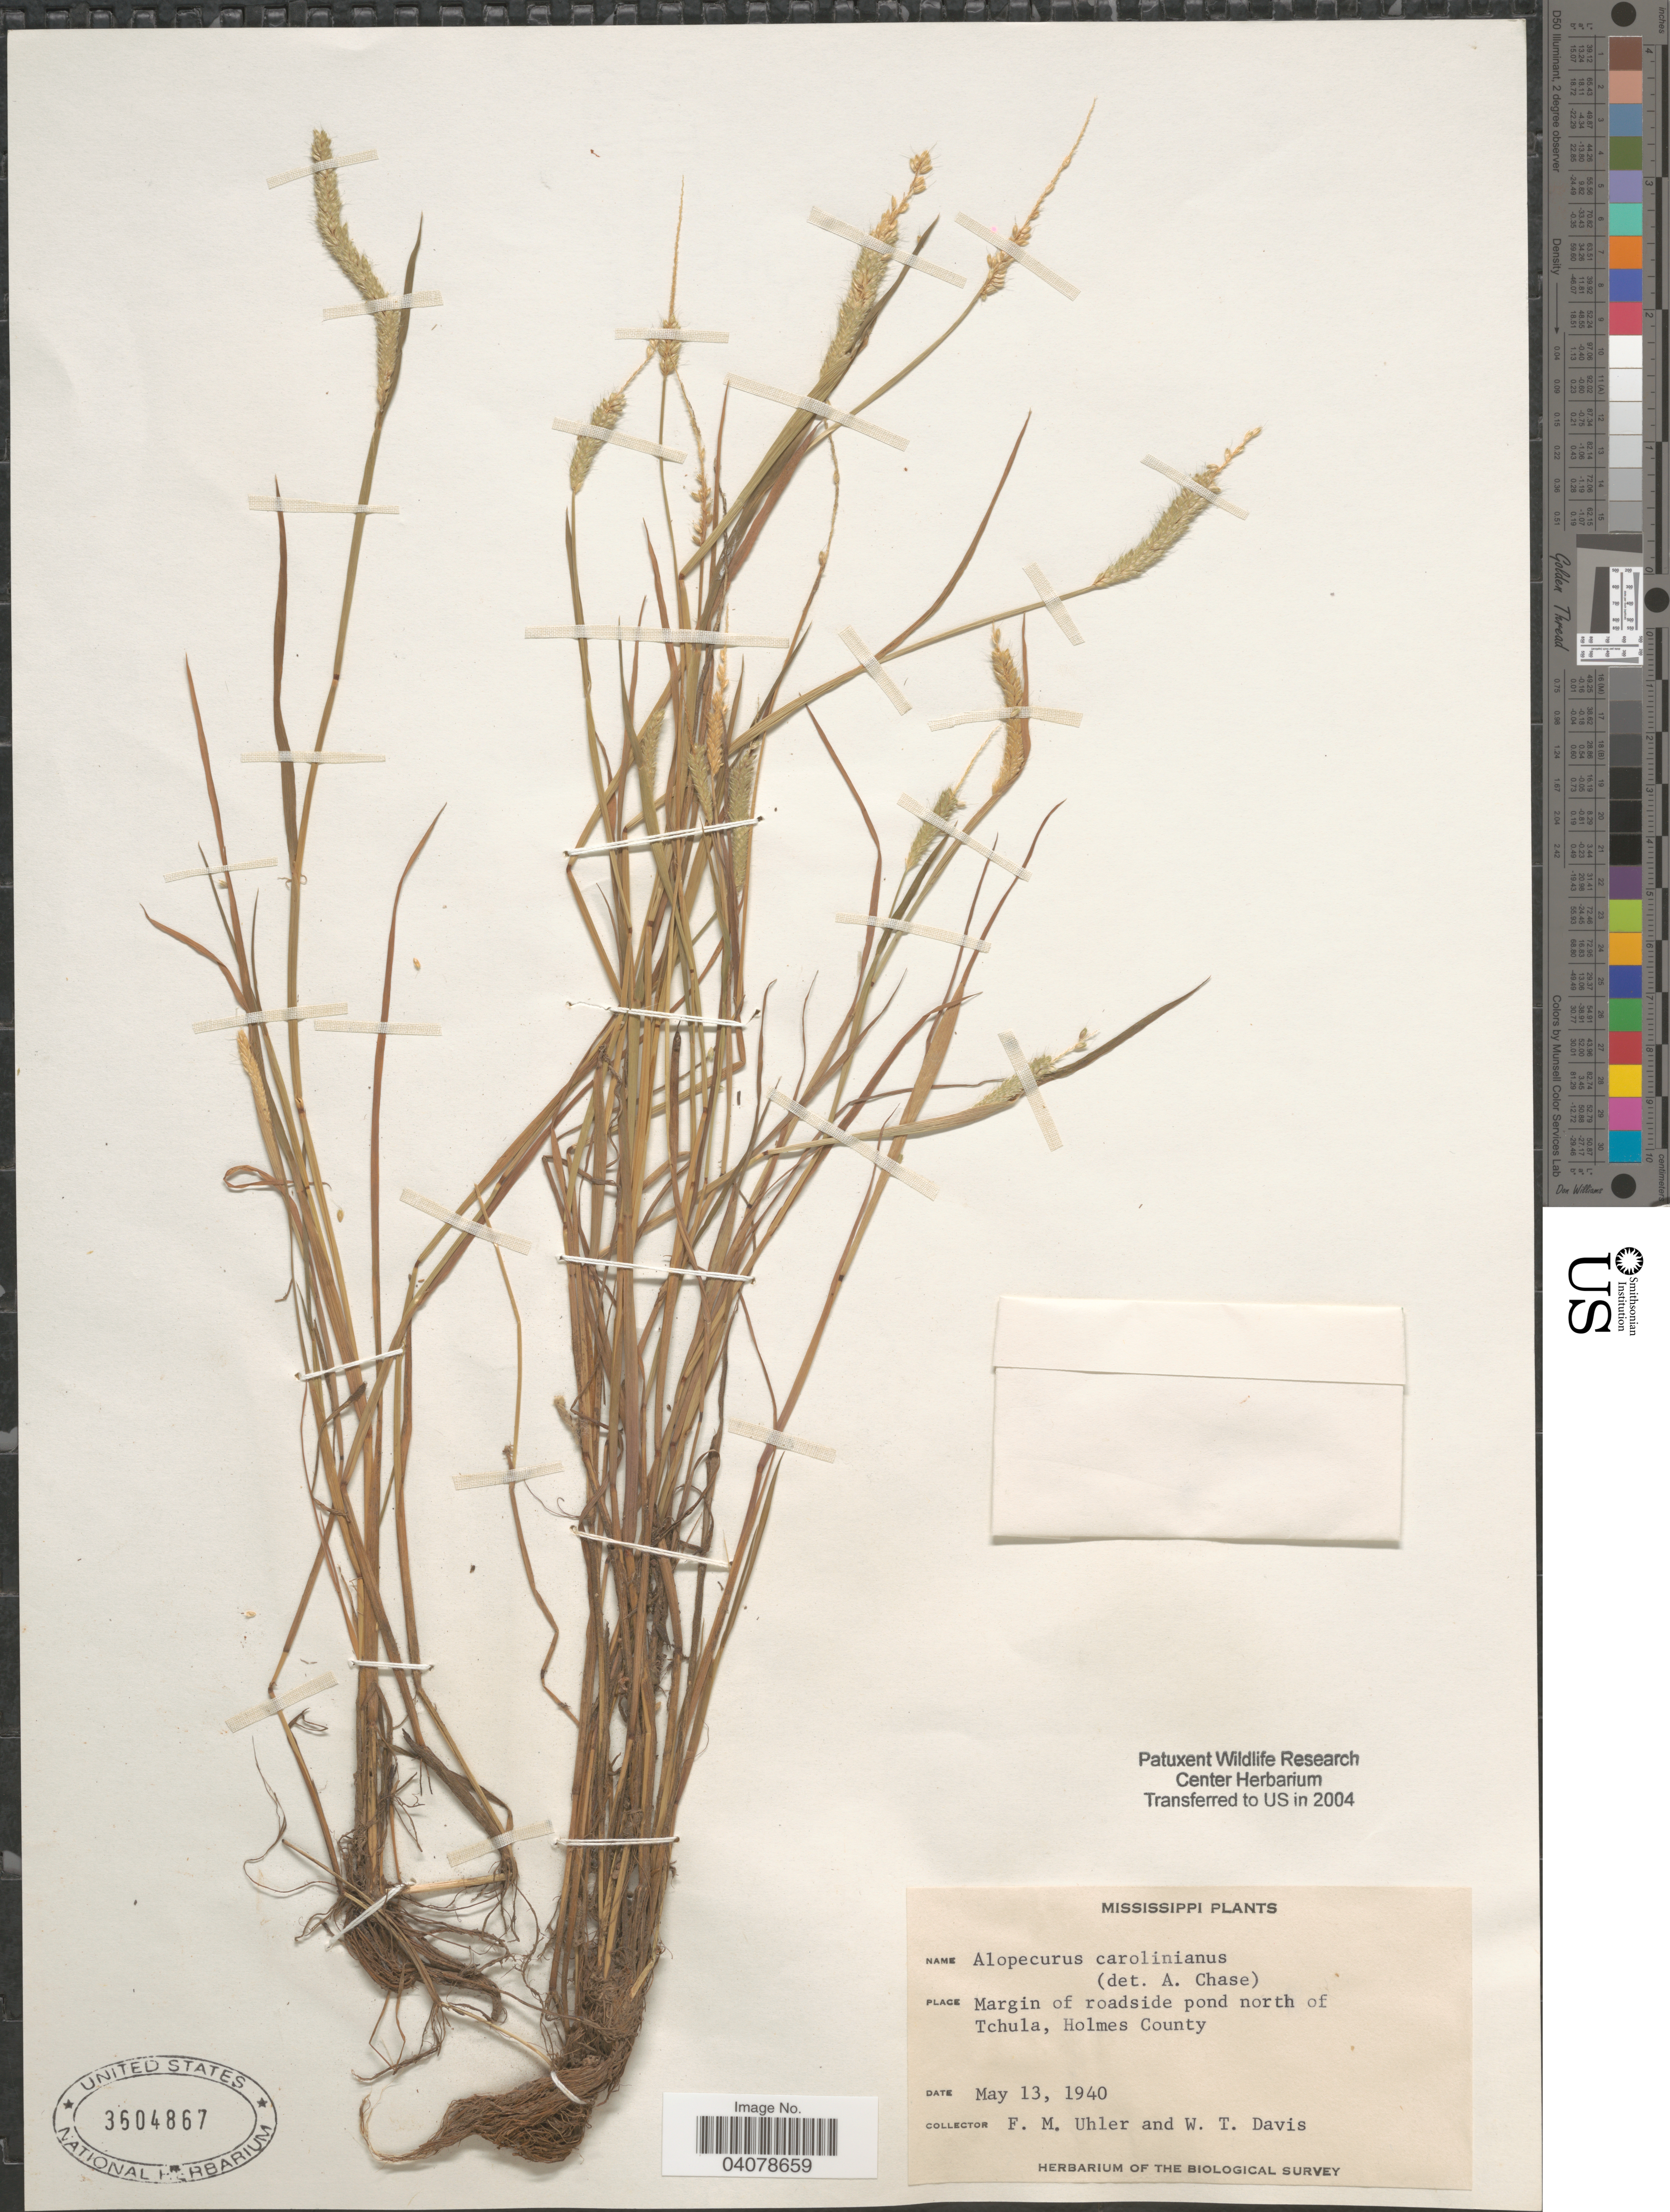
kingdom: Plantae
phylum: Tracheophyta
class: Liliopsida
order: Poales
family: Poaceae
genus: Alopecurus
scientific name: Alopecurus carolinianus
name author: Walter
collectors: F. M. Uhler & W. Davis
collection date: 1940-05-13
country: United States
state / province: Mississippi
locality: Margin of roadside pond north of Tchula, Holmes County.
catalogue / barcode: US 3604867